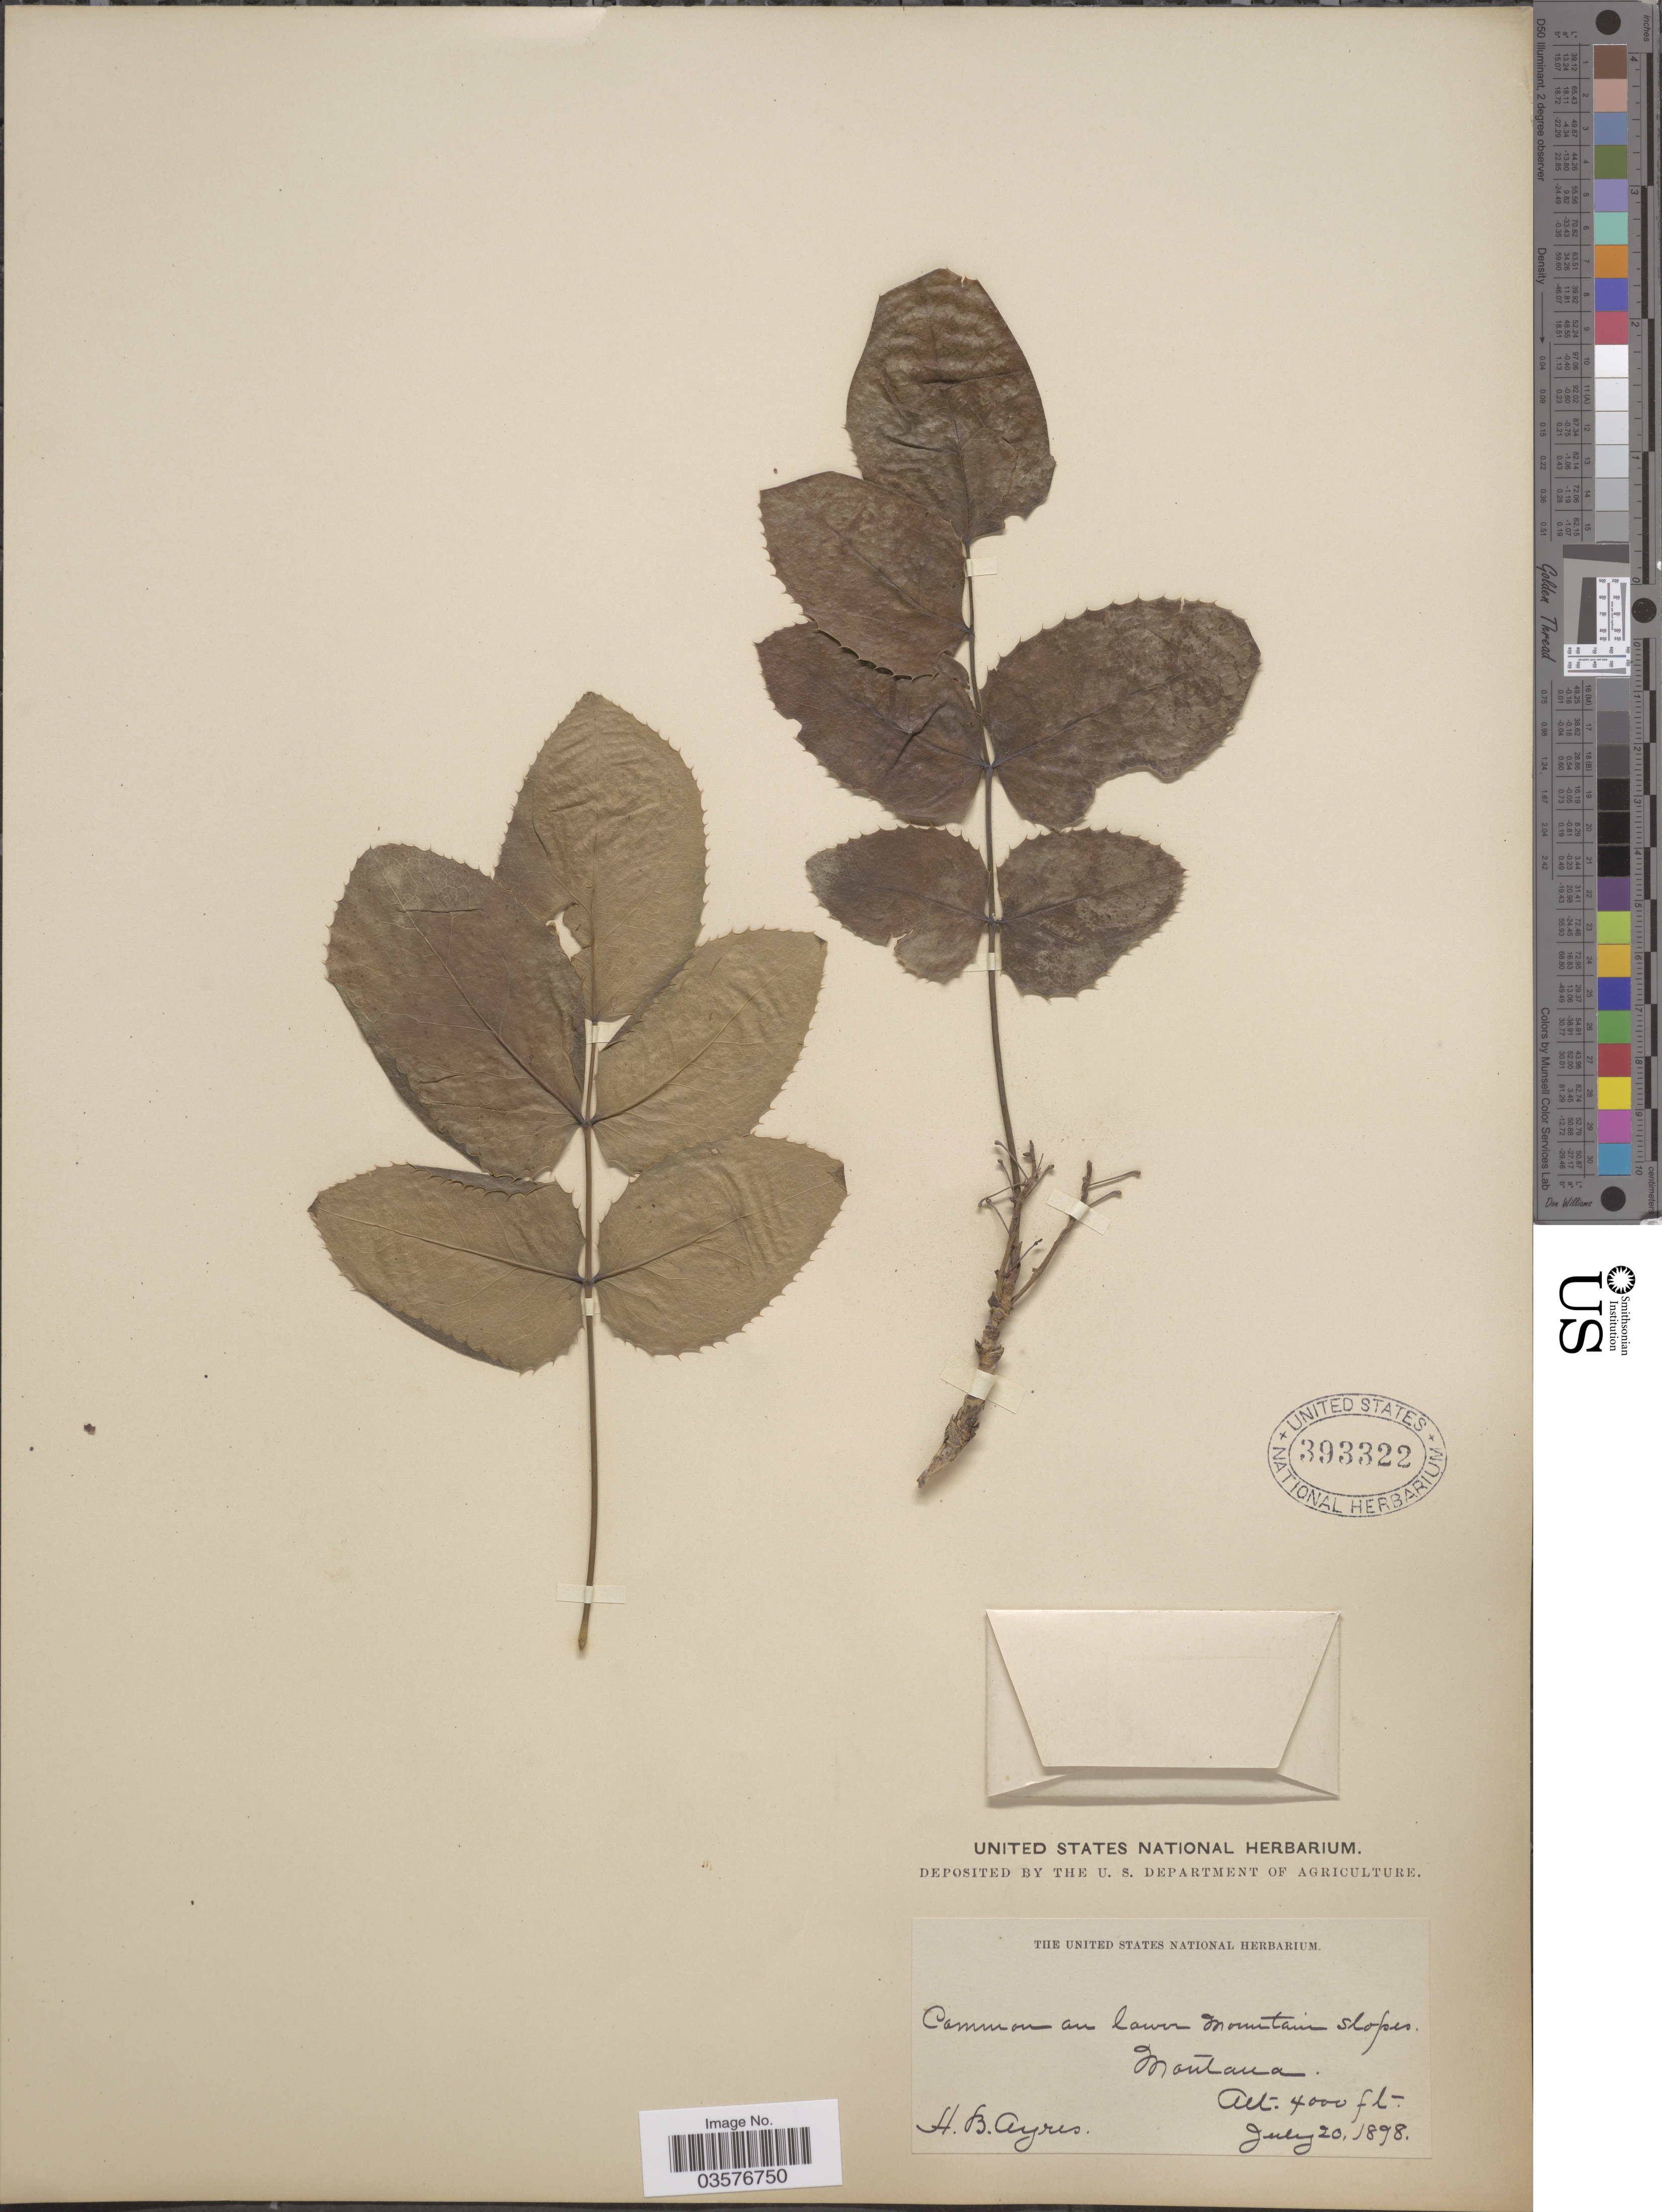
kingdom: Plantae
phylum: Tracheophyta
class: Magnoliopsida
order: Ranunculales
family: Berberidaceae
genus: Mahonia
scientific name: Mahonia repens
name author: (Lindl.) G. Don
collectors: H. Ayres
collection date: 1898-07-20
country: United States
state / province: Montana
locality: Common on lower mountain slopes.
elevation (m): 1219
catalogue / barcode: US 393322